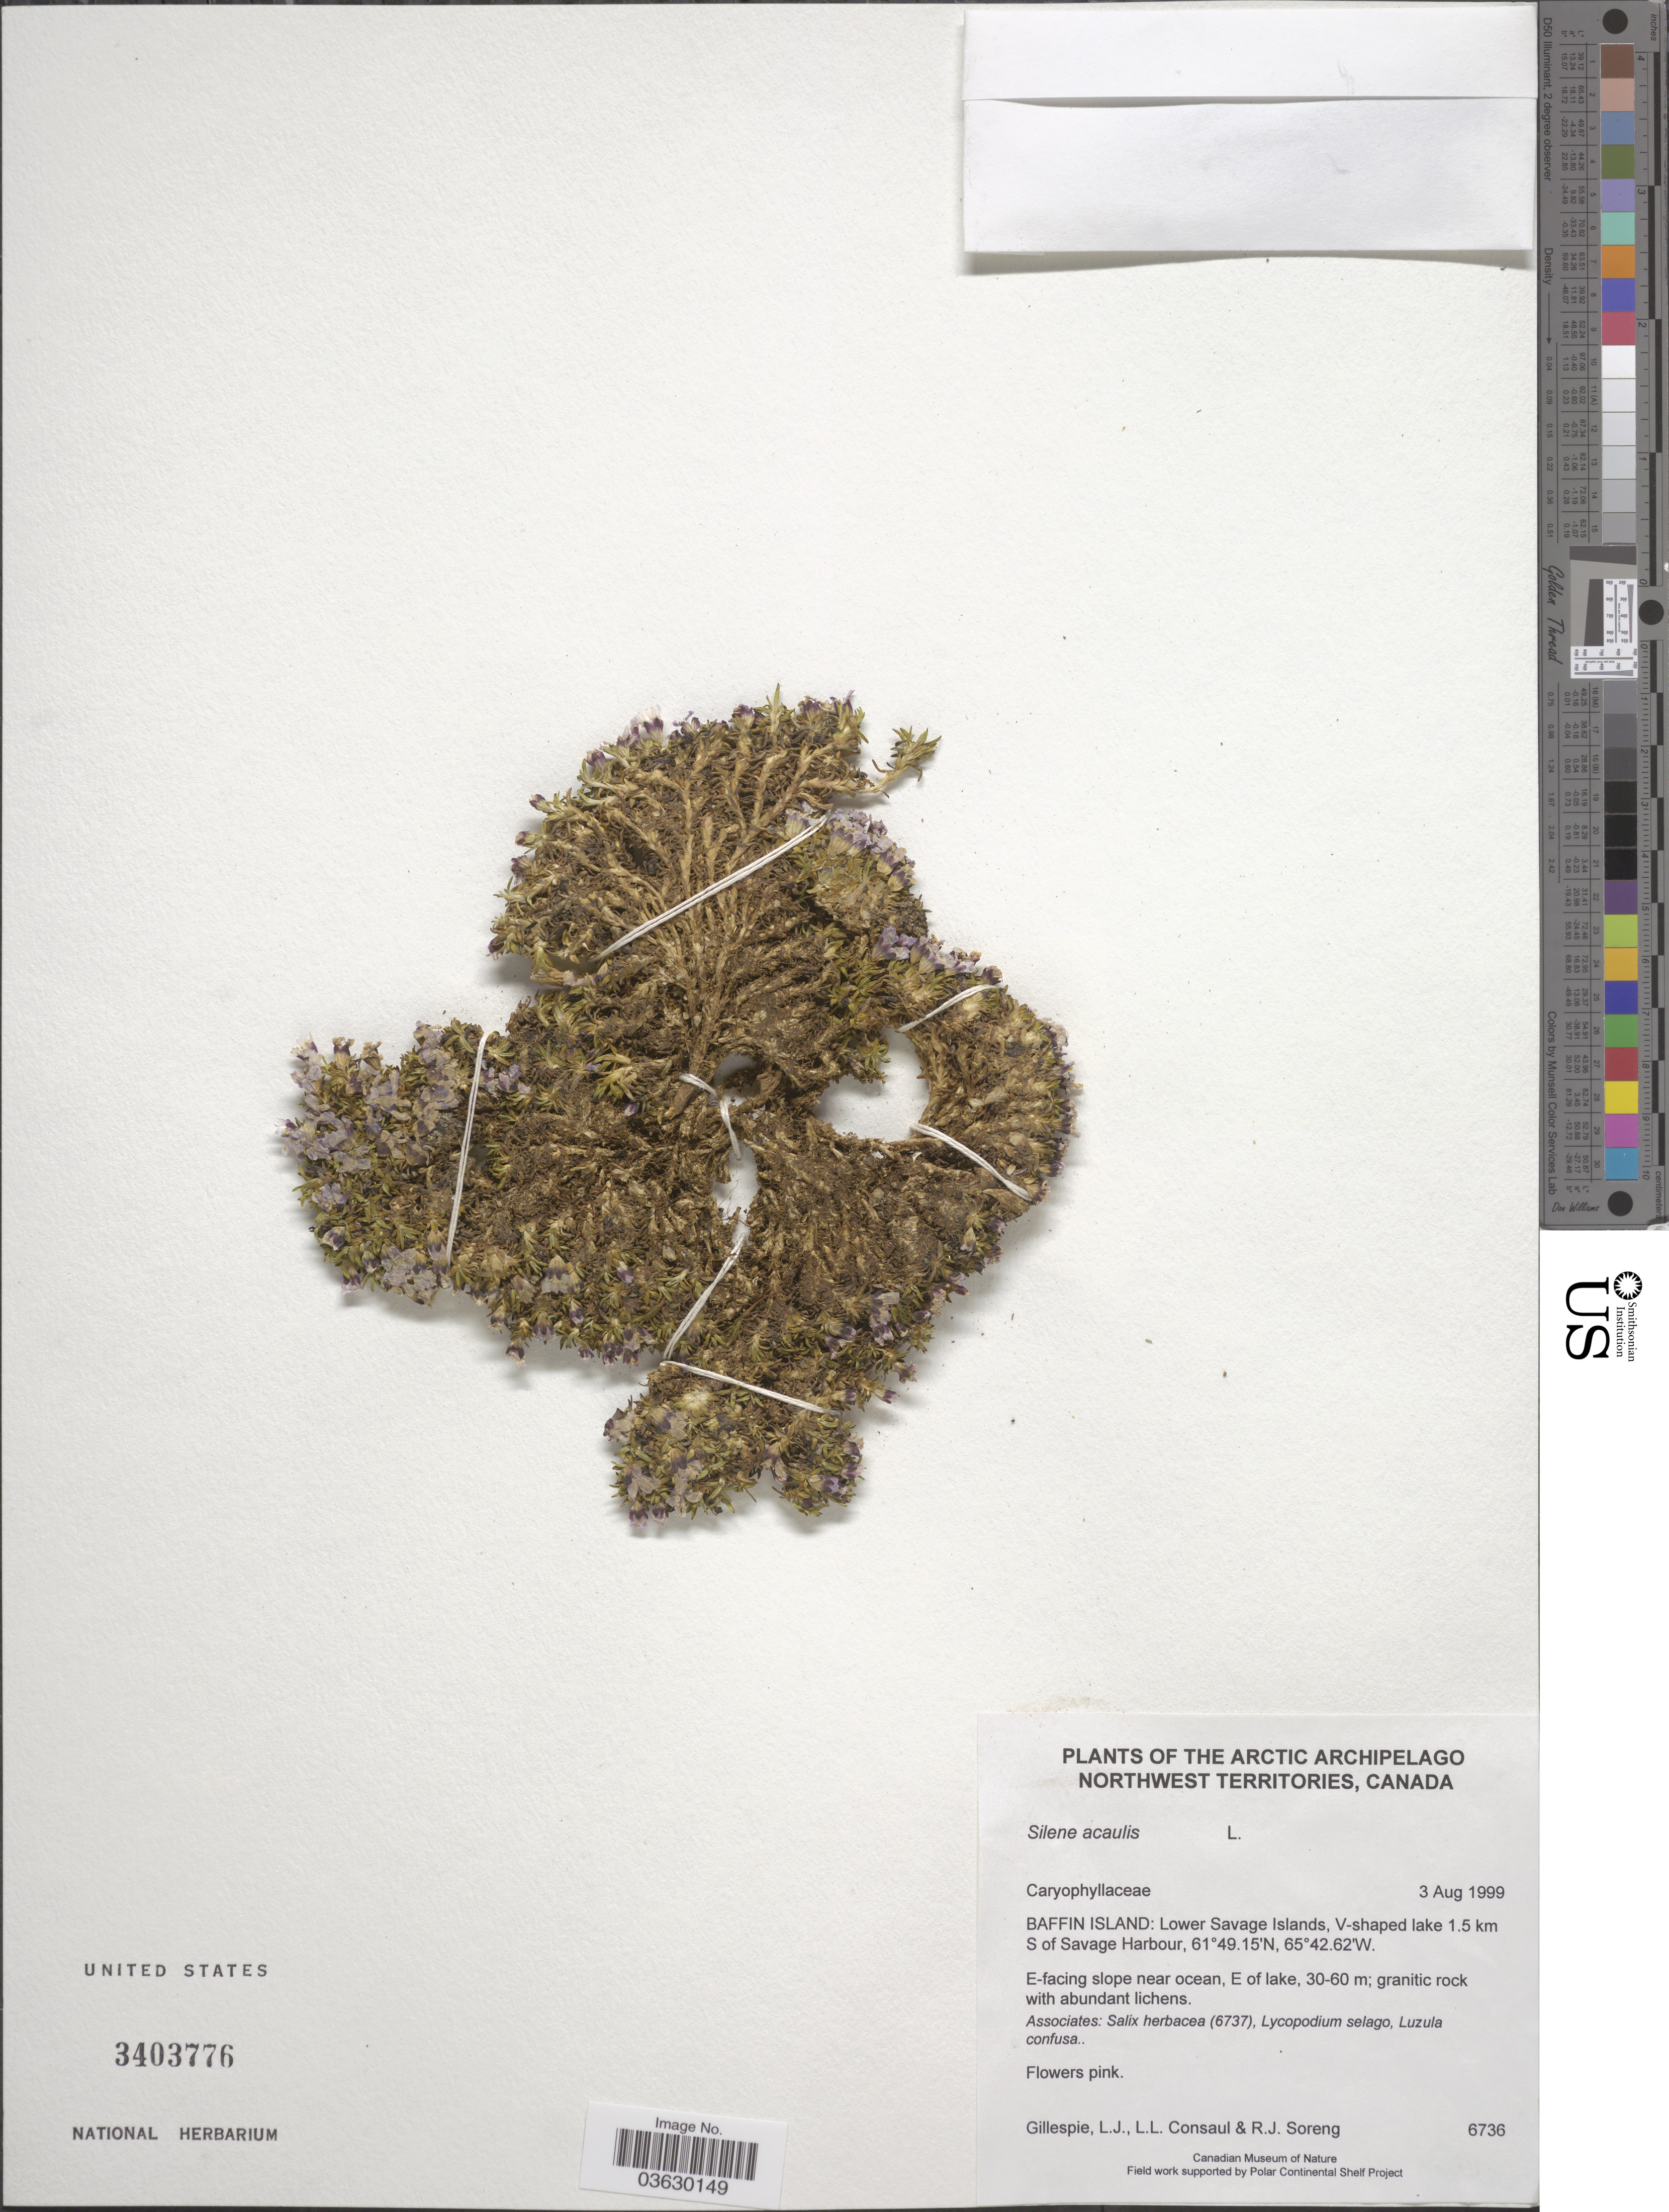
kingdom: Plantae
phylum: Tracheophyta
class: Magnoliopsida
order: Caryophyllales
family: Caryophyllaceae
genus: Silene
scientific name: Silene acaulis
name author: (L.) Jacq.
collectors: L. Gillespie, L. Consaul & R. J. Soreng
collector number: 6736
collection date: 1999-08-03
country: Canada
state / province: Northwest Territories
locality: The Arctic Archipelago. Baffin Island: Lower Savage Islands, V-shaped lake 1.5 km S of Savage Harbour. E-facing slope near ocean, E of lake.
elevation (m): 30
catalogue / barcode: US 3403776